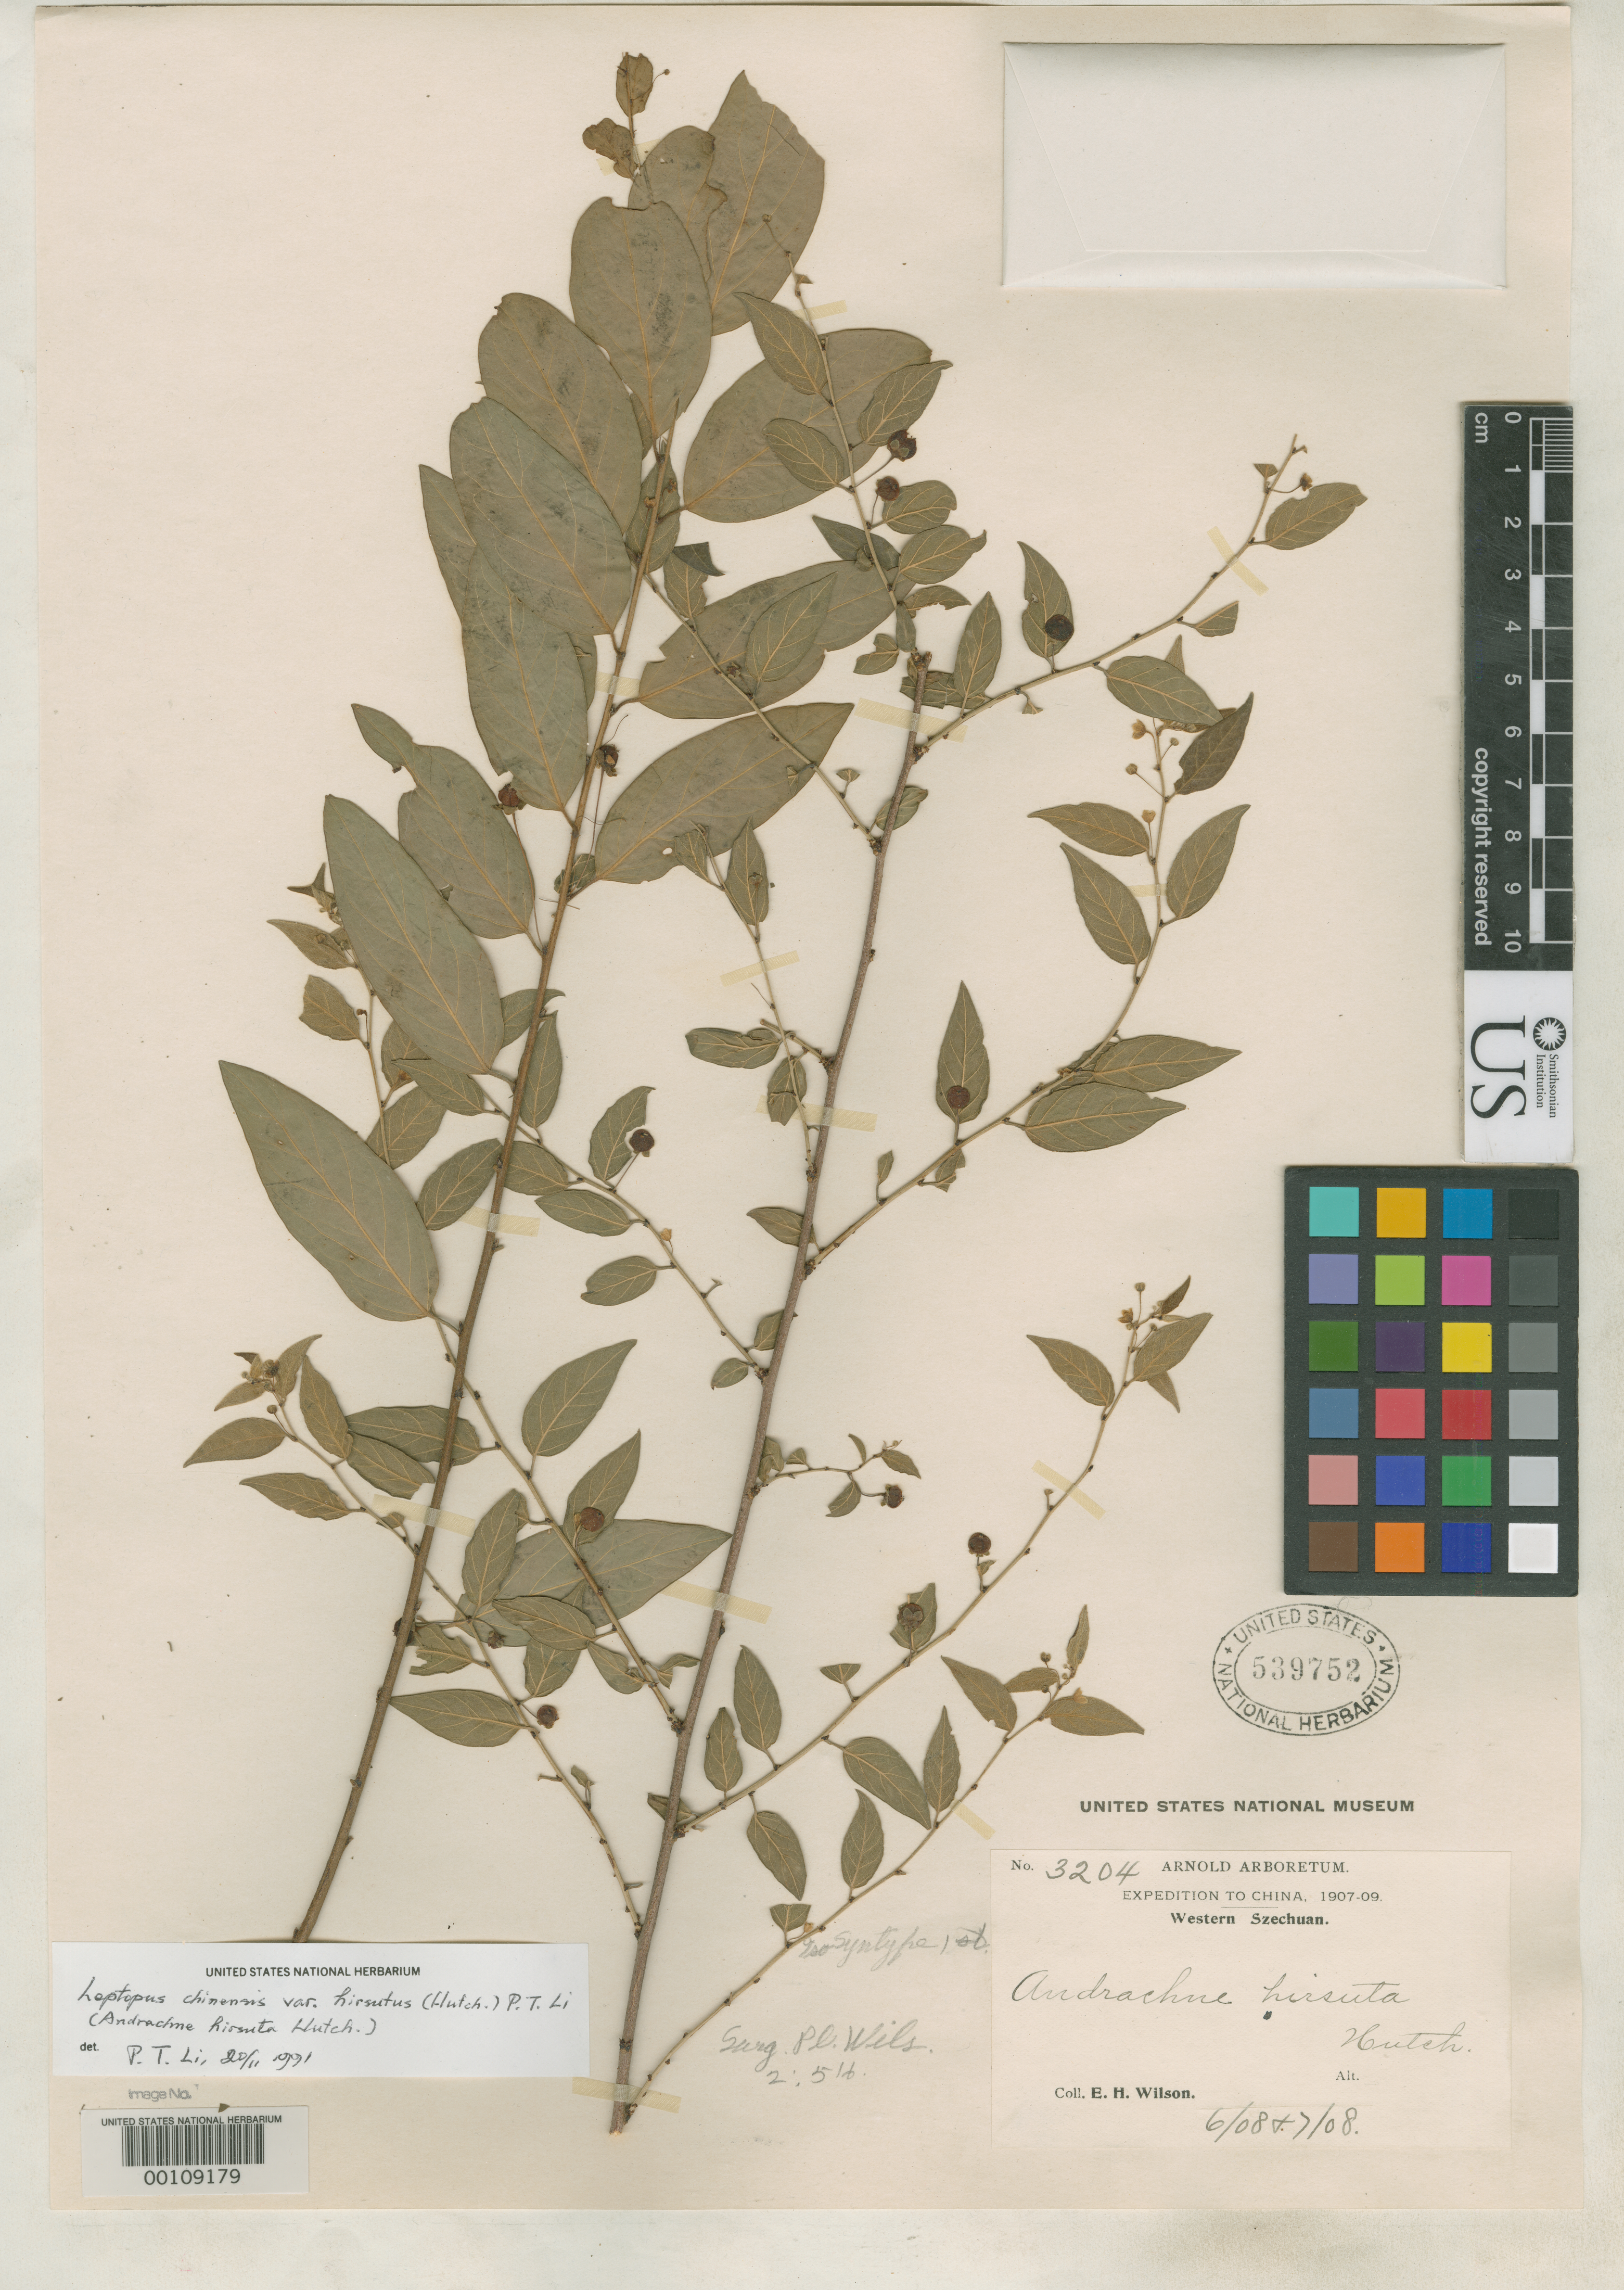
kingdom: Plantae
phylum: Tracheophyta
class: Magnoliopsida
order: Malpighiales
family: Phyllanthaceae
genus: Andrachne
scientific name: Andrachne hirsuta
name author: Hutch. in Sarg.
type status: Isosyntype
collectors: E. H. Wilson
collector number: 3204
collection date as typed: Jun 1908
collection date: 1908-06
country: China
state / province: Sichuan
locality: Kuan Hsien, Niu-tou-shan.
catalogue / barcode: US 539752